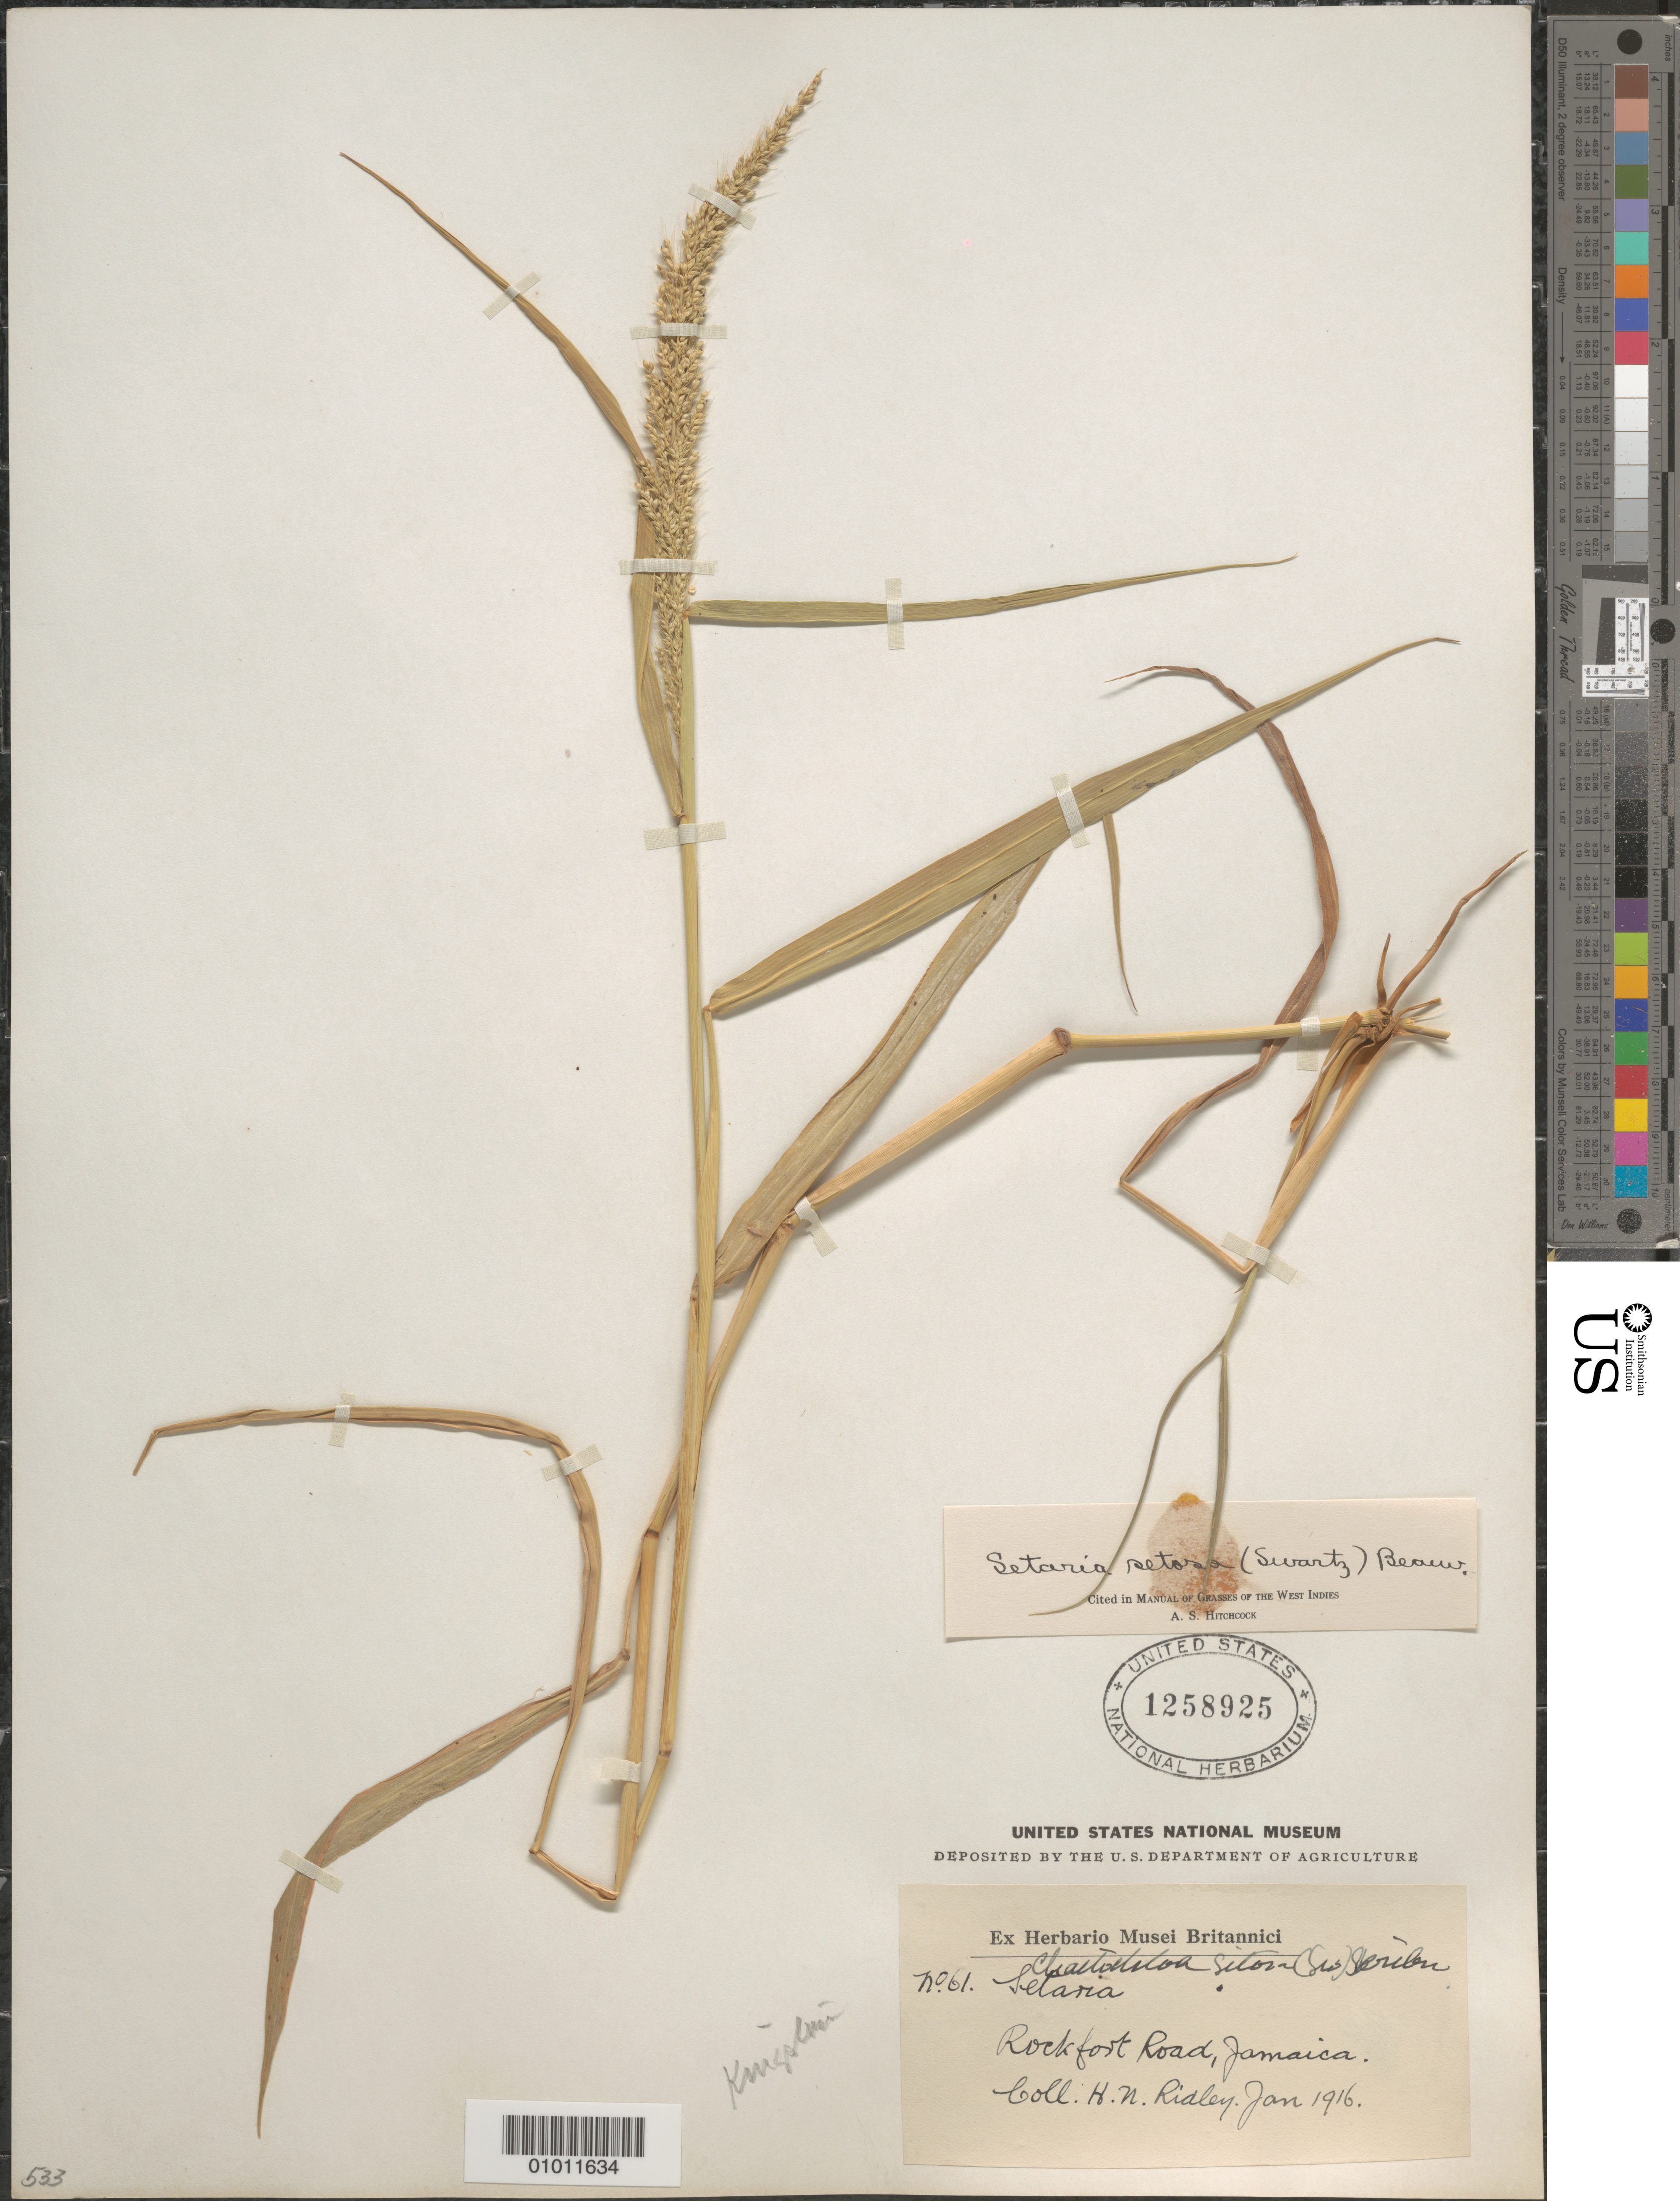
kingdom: Plantae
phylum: Tracheophyta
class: Liliopsida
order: Poales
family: Poaceae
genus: Setaria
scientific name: Setaria setosa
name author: (Sw.) P. Beauv.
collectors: H. N. Ridley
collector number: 61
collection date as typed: Jan 1916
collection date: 1916-01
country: Jamaica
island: Jamaica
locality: Rockfort Road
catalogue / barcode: US 1258925